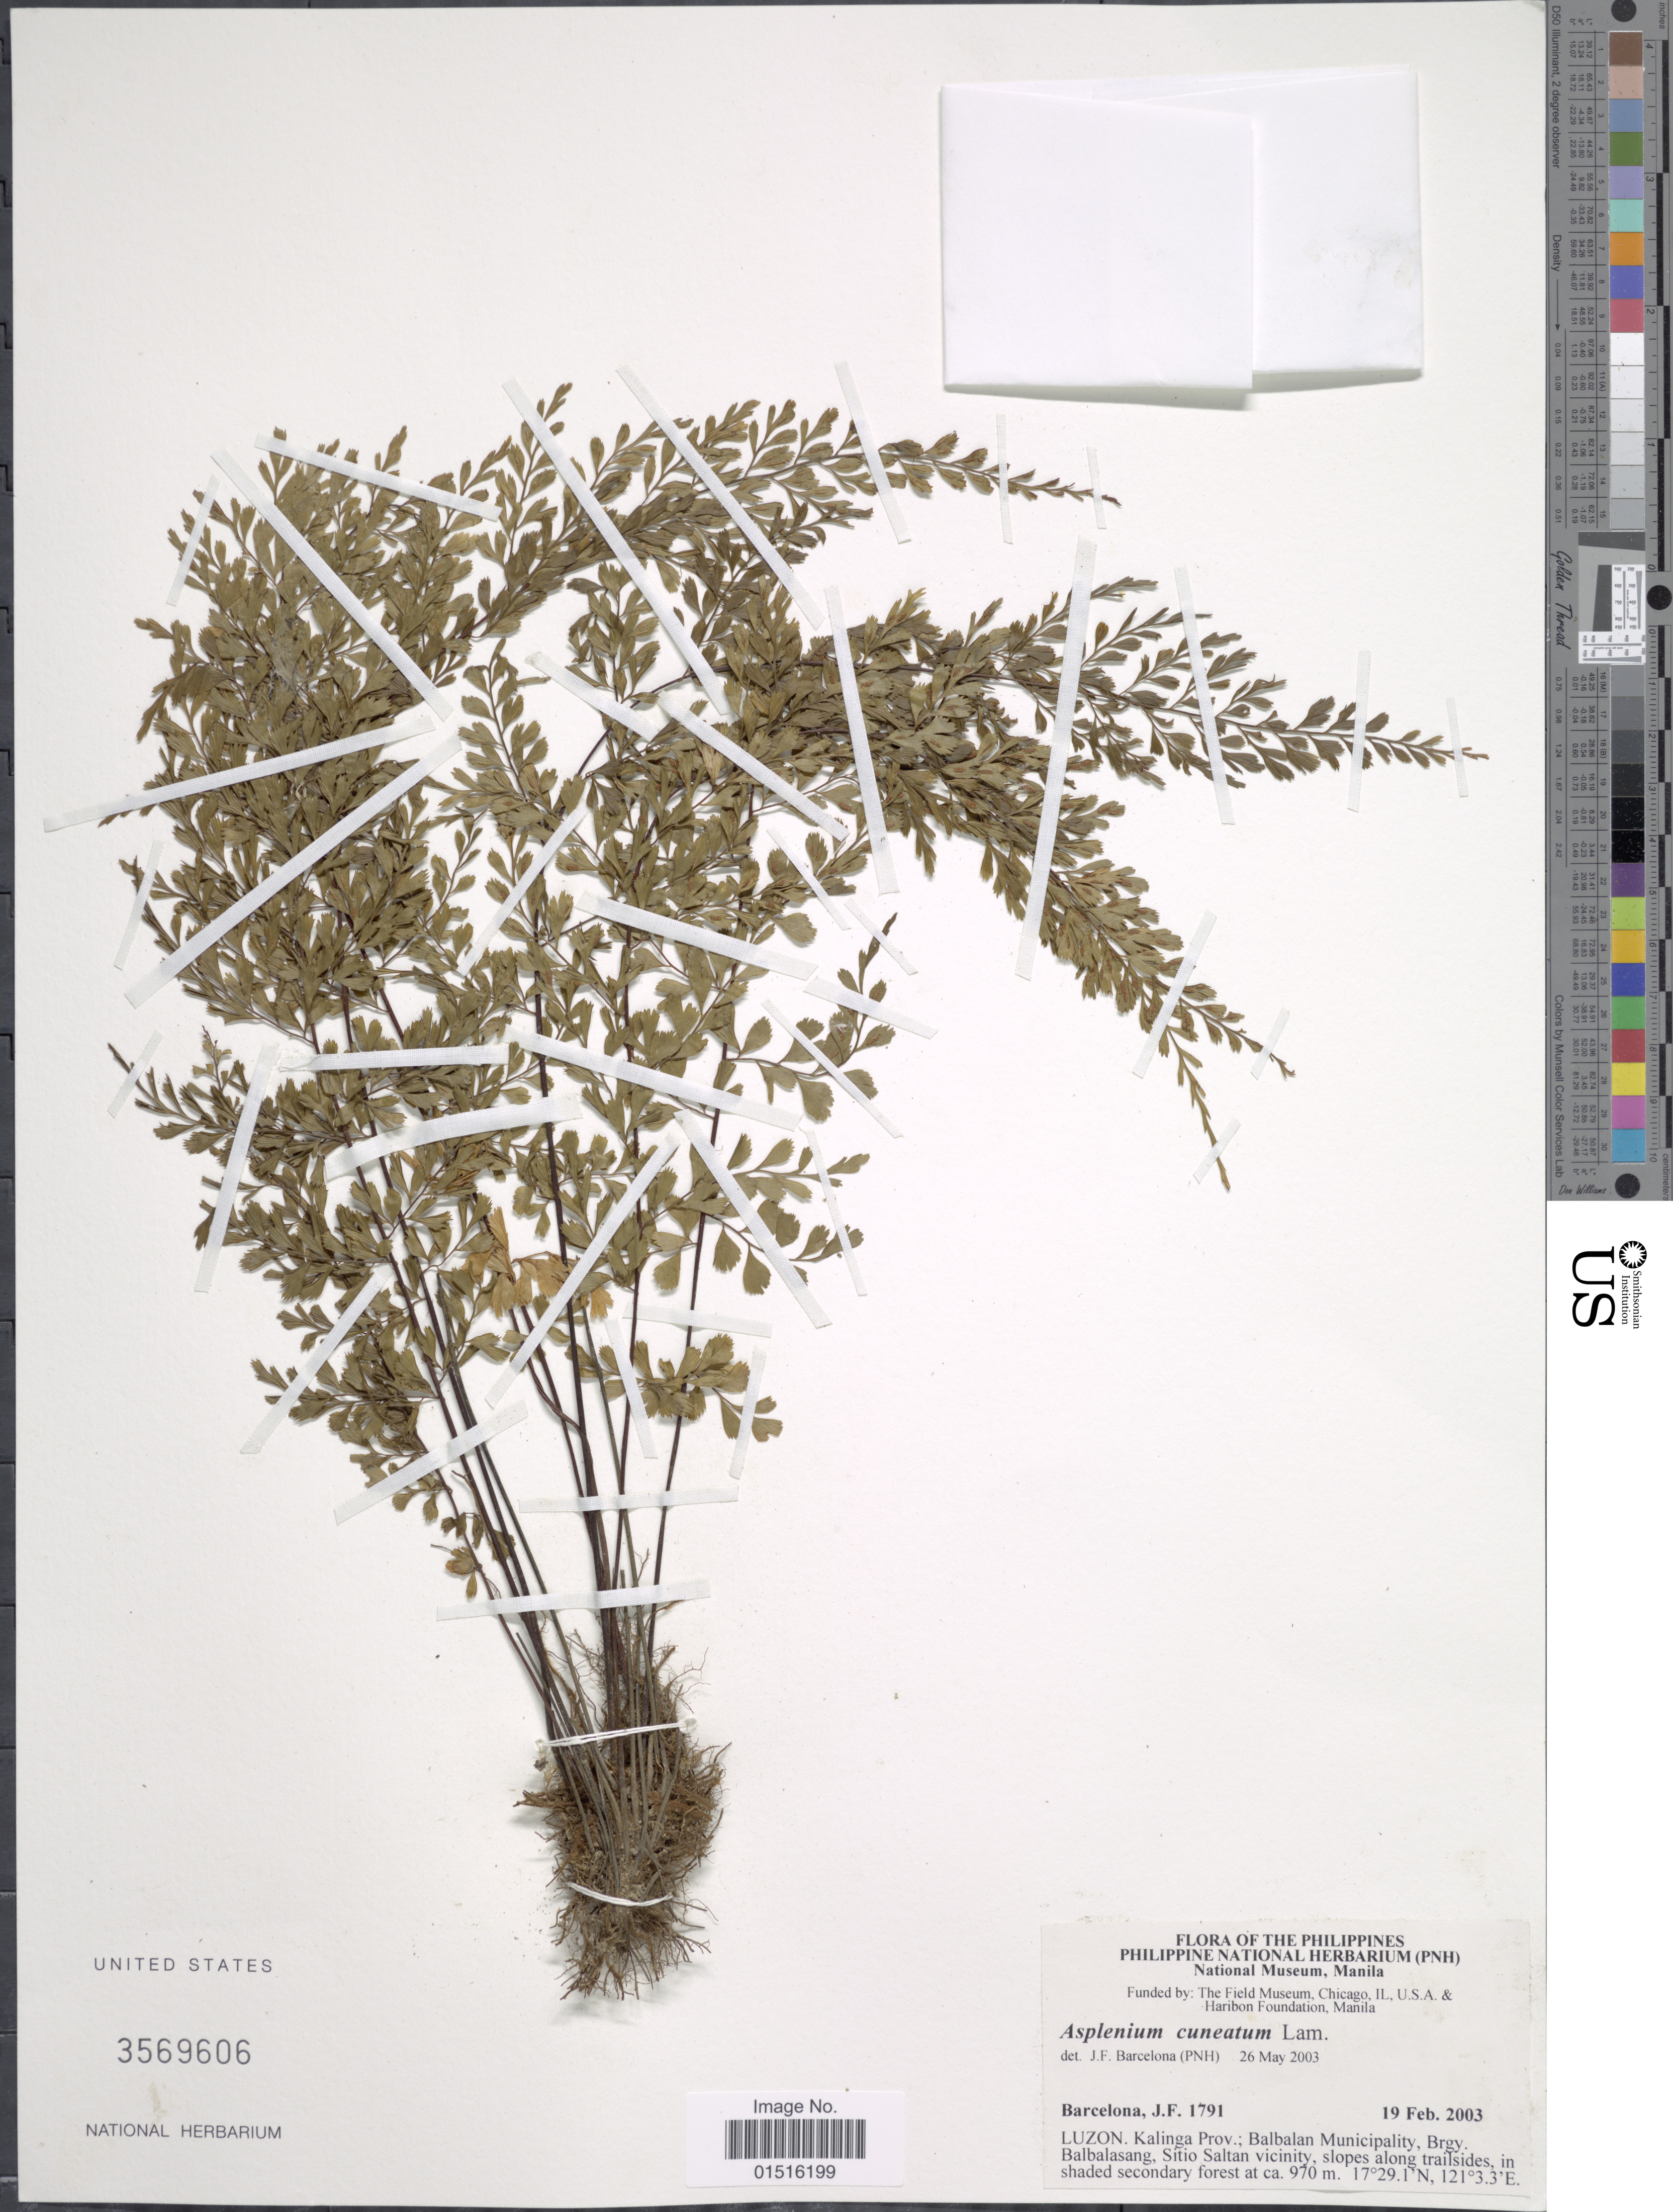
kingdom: Plantae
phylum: Tracheophyta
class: Polypodiopsida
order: Polypodiales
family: Aspleniaceae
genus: Asplenium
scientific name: Asplenium cuneatum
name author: Lam.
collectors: J. F. Barcelona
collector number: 1791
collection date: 2003-02-19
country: Philippines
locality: Luzon, Kalinga Prov.: Balbalan Municipality, Brgy. Balbalasang, Sitio Saltan vicinity, slopes along trailsides in shaded secondary forest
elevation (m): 970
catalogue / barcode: US 3569606